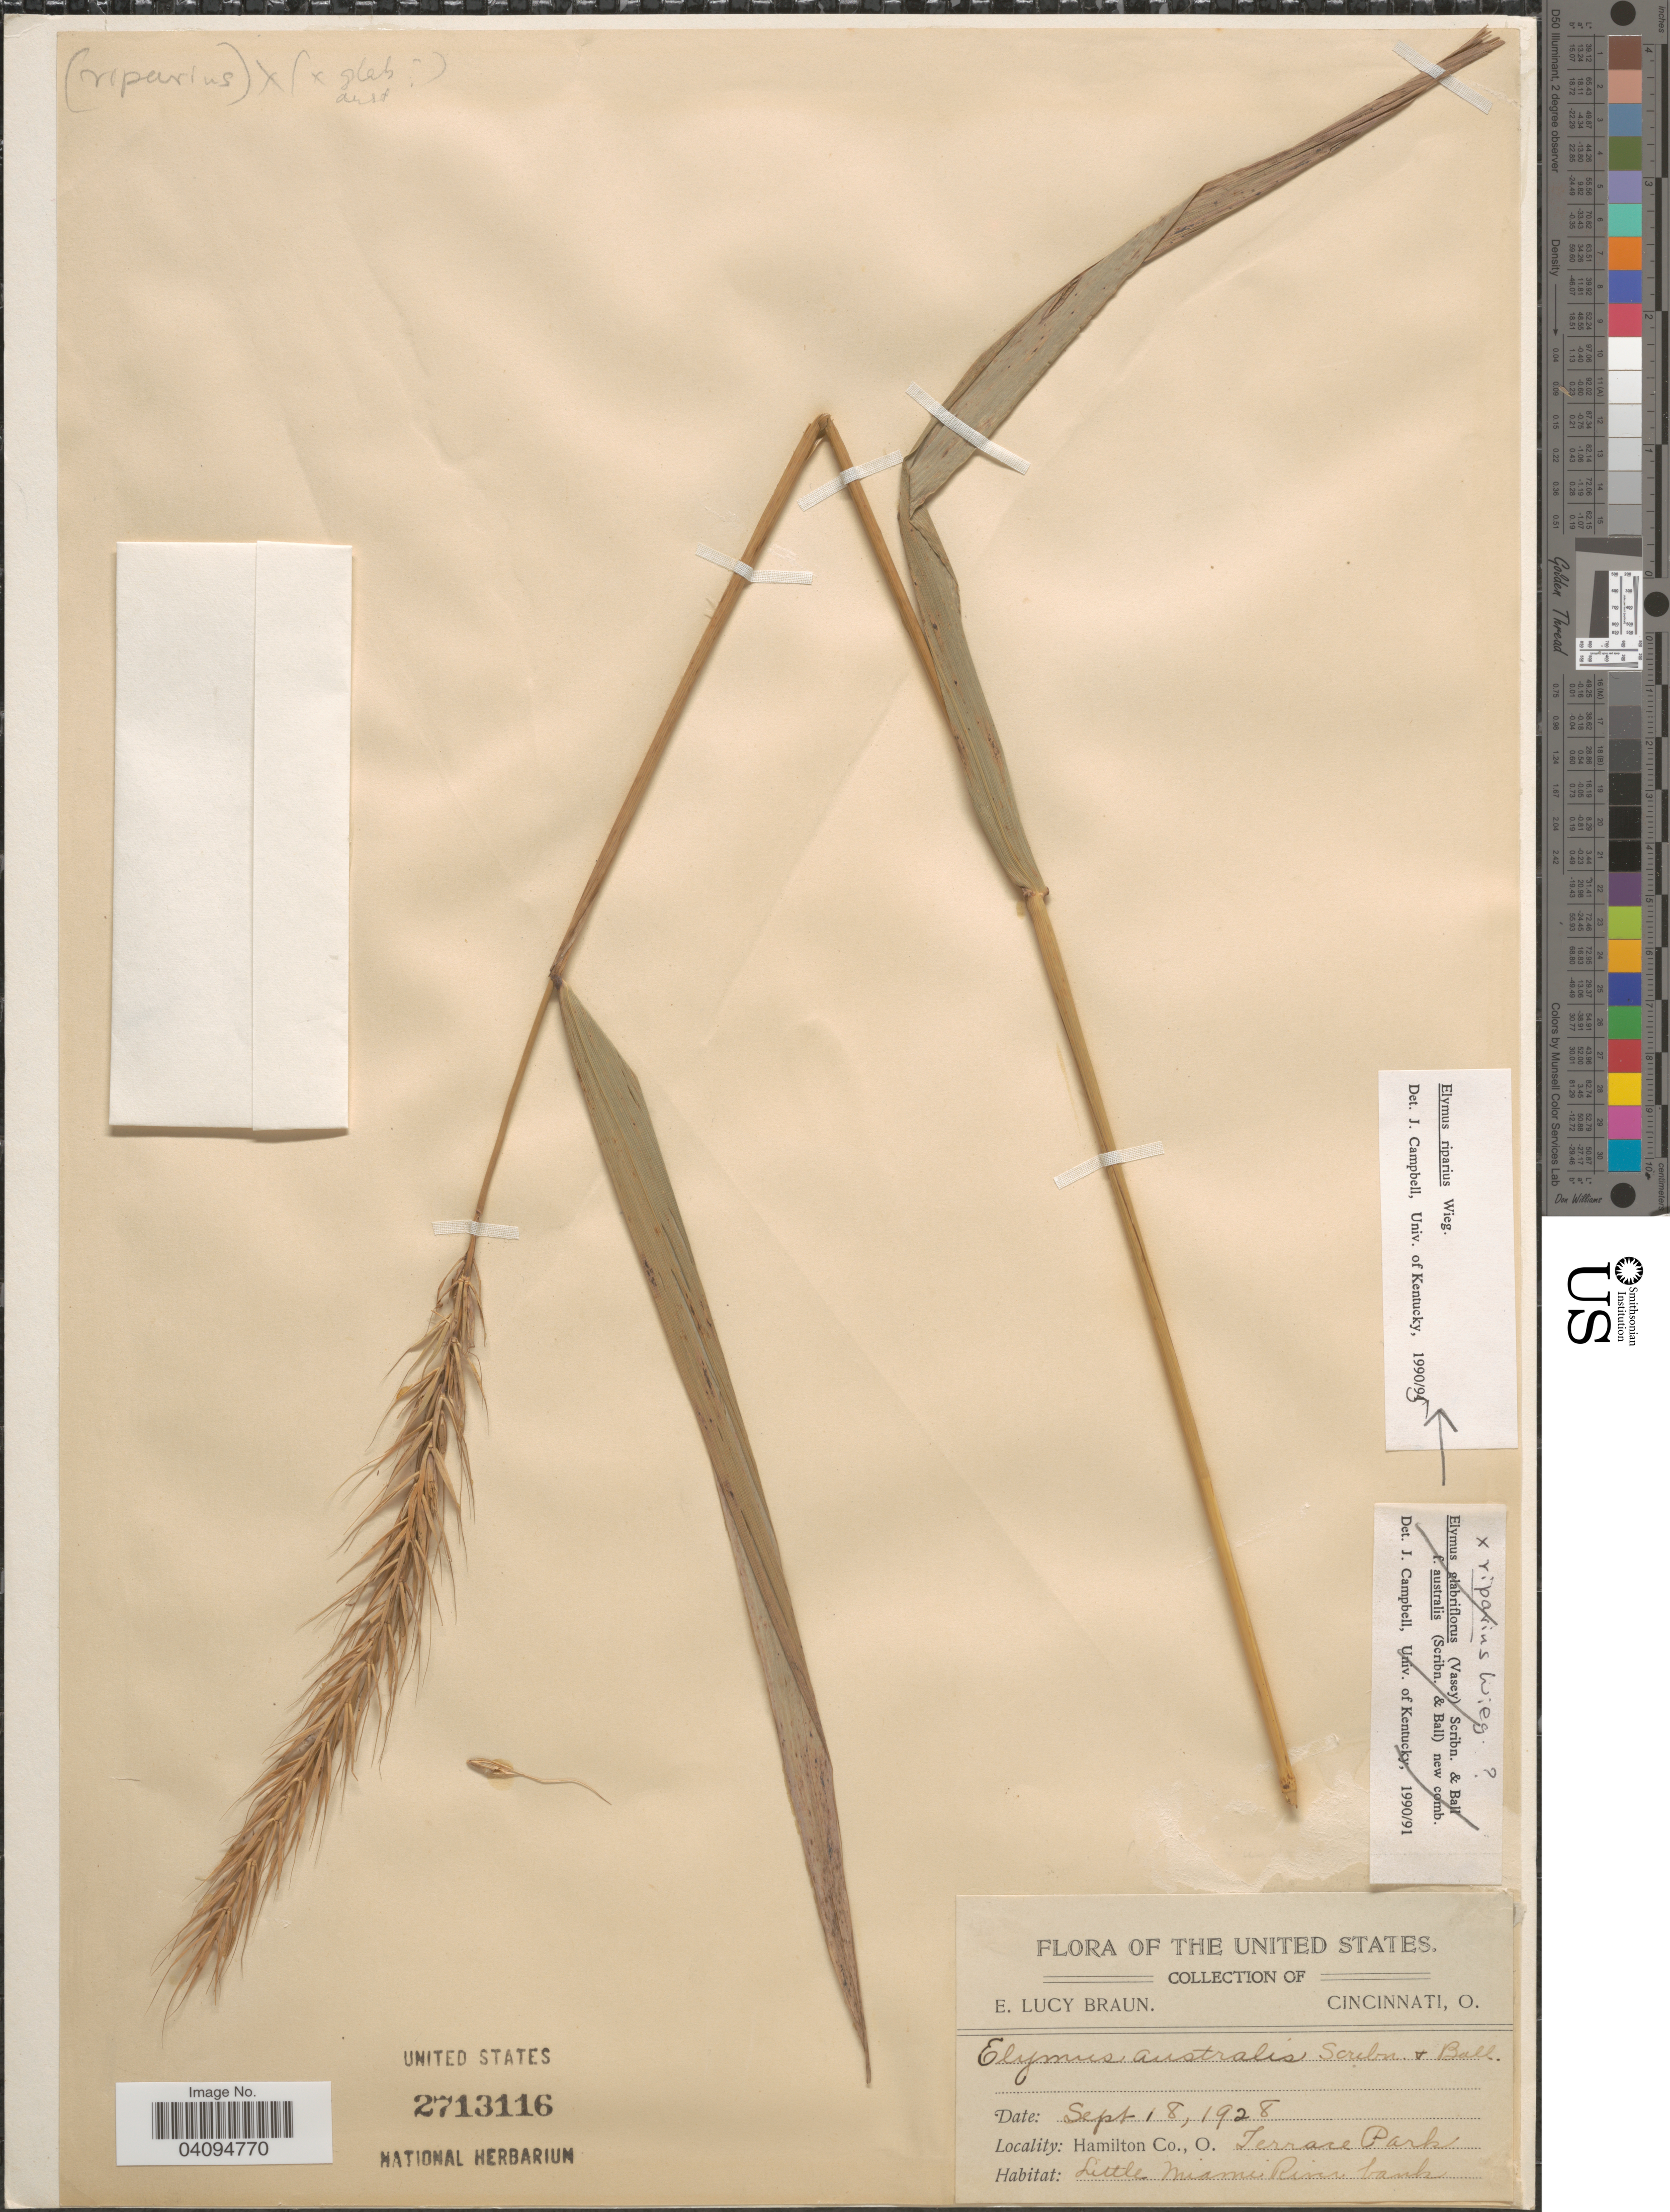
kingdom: Plantae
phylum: Tracheophyta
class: Liliopsida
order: Poales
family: Poaceae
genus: Elymus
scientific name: Elymus riparius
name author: Wiegand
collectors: E. L. Braun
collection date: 1928-09-18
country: United States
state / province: Ohio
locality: Hamilton Co., Terrace Park. Little Miami River bank.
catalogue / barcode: US 2713116